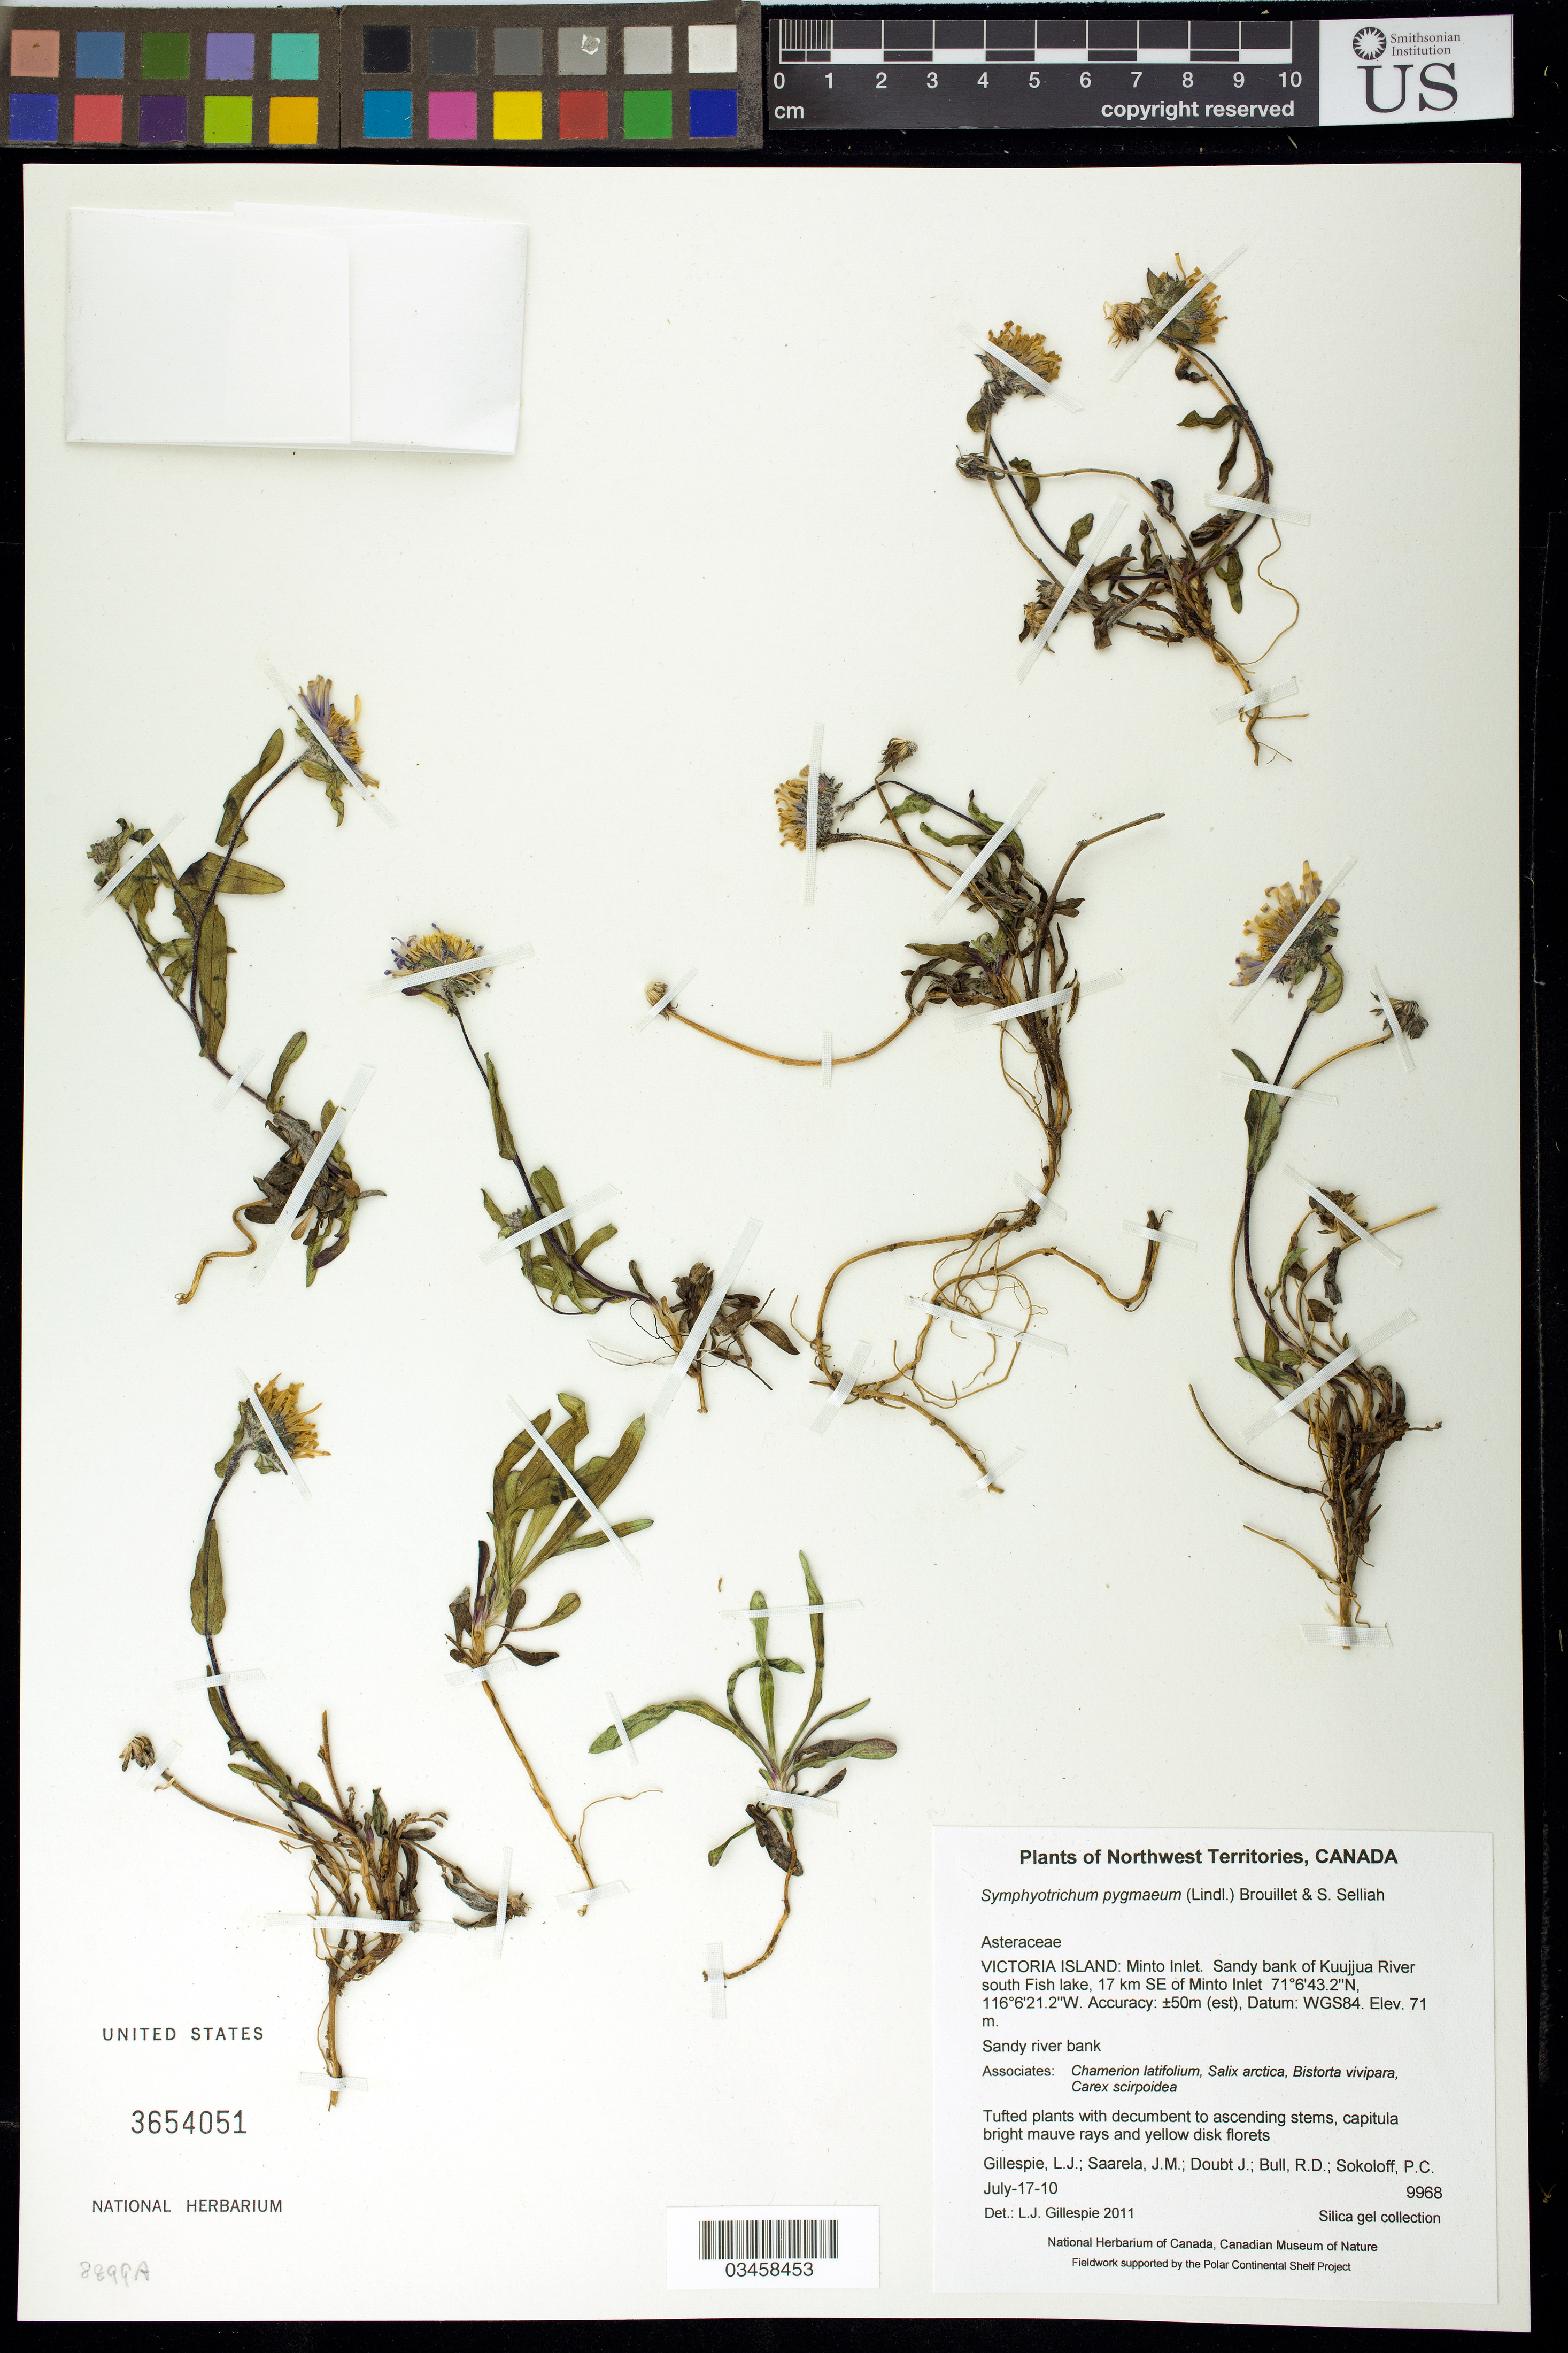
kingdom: Plantae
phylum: Tracheophyta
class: Magnoliopsida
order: Asterales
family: Asteraceae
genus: Symphyotrichum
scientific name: Symphyotrichum pygmaeum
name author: (Lindl.) Brouillet & Selliah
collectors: L. Gillespie, J. Saarela, J. Doubt, R. Bull & P. Sokoloff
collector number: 9968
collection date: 2010-07-17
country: Canada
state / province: Northwest Territories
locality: Victoria Island: Minto Inlet. Kuujjua River S Fish lake, 17 km SE of Minto inlet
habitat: Sandy river bank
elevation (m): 71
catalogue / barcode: US 3654051